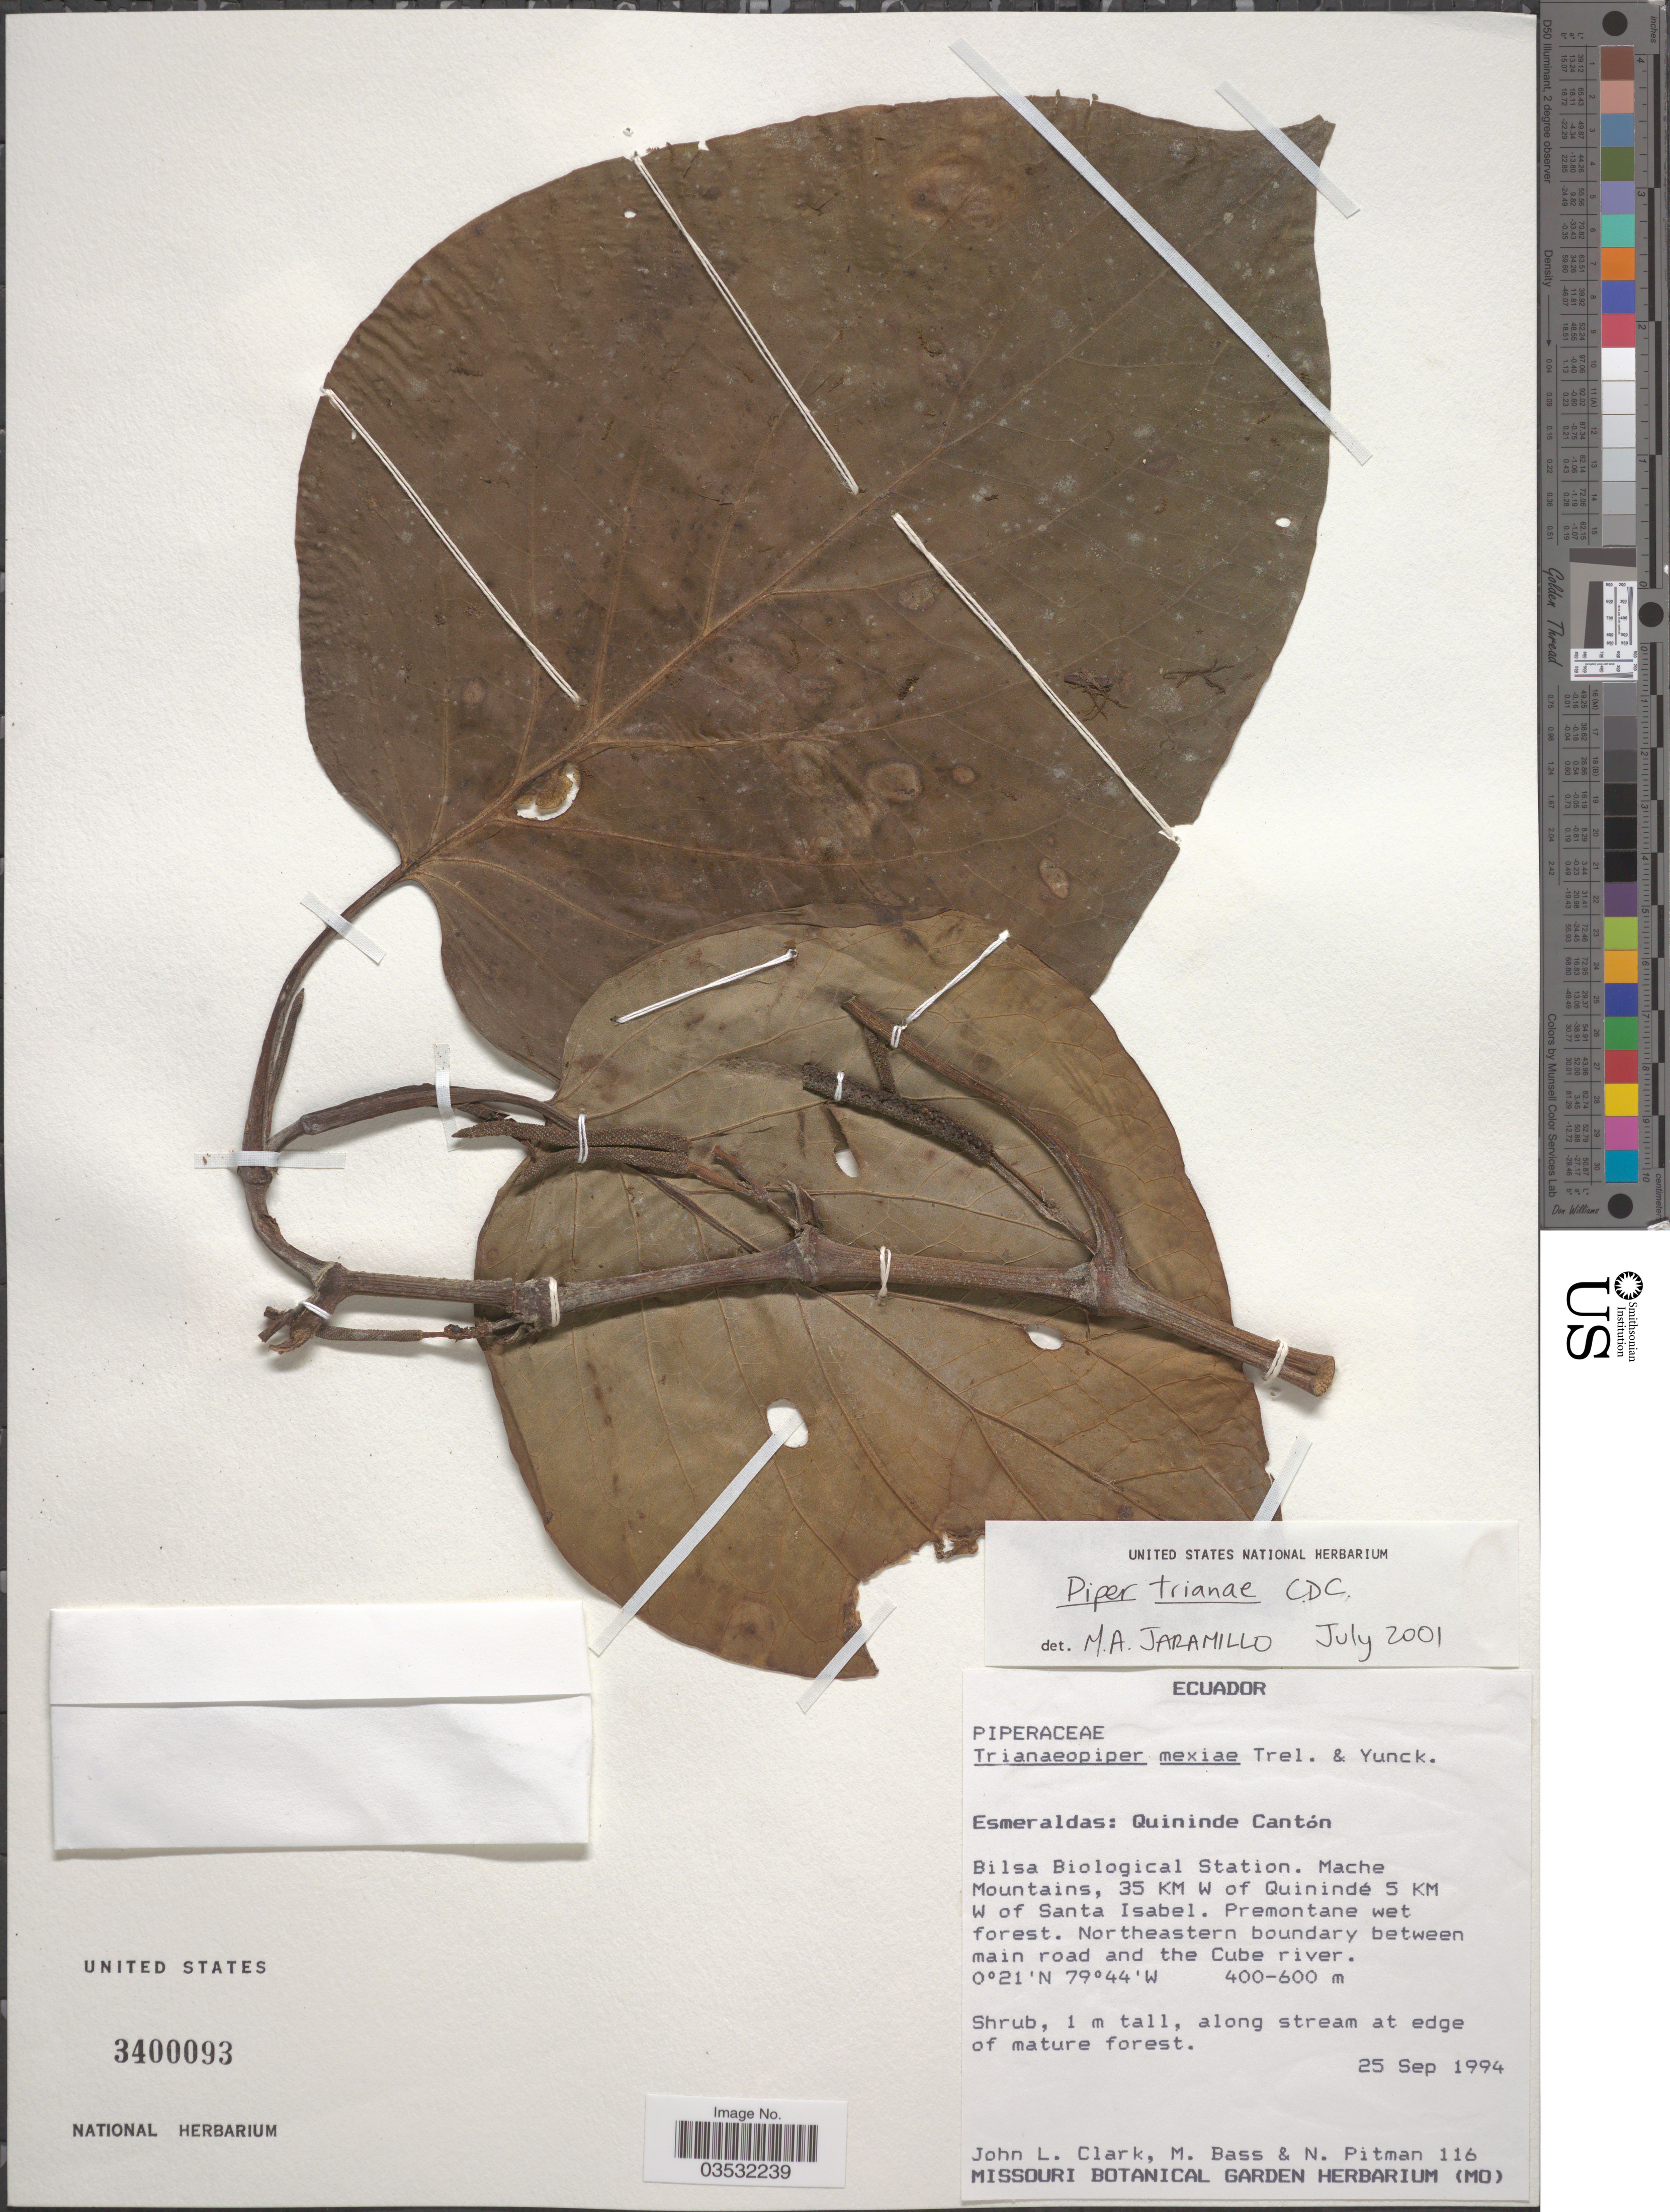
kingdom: Plantae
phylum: Tracheophyta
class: Magnoliopsida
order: Piperales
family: Piperaceae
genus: Piper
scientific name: Piper trianae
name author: C. DC.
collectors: J. L. Clark, M. Bass & N. Pitman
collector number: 116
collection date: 1994-09-25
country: Ecuador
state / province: Esmeraldas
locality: Quininde Cantón. Bilsa Biological Station. Mache Mountains, 35 Km W of Quinindé 5 Km W of Santa Isabel. Northeastern boundary between main road and the Cube river.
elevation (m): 400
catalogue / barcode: US 3400093